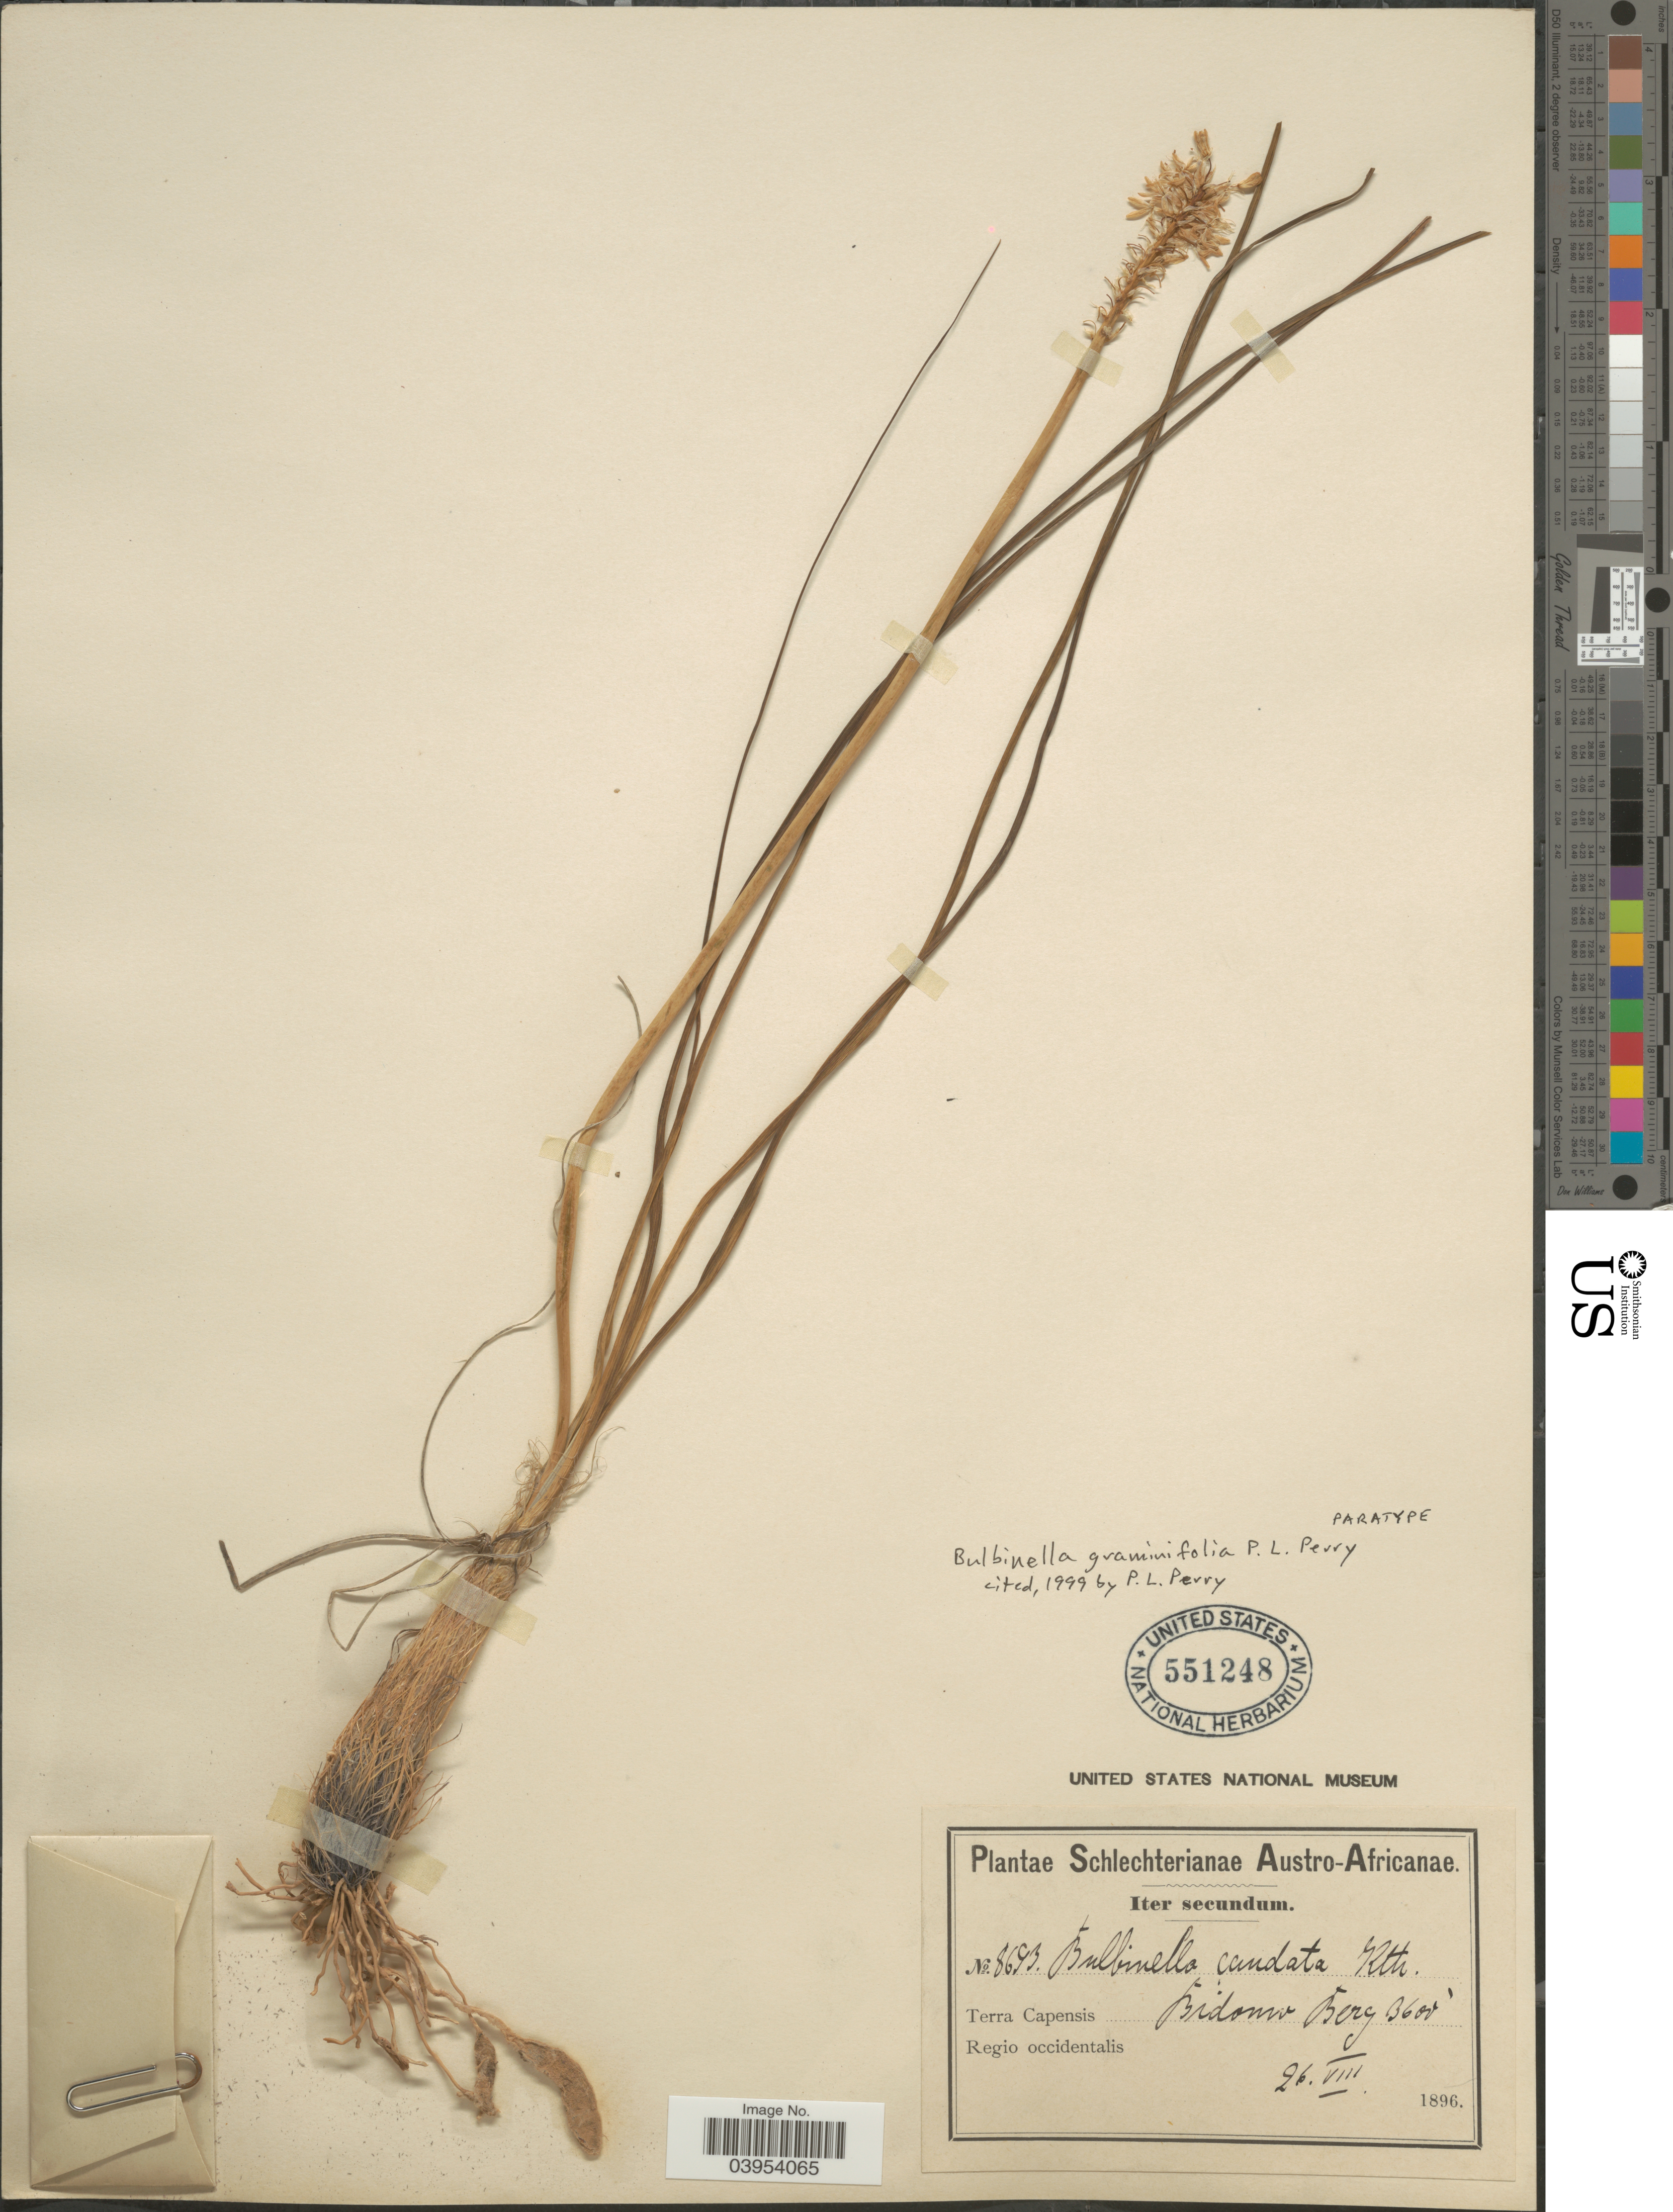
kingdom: Plantae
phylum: Tracheophyta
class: Liliopsida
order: Asparagales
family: Asphodelaceae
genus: Bulbinella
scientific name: Bulbinella graminifolia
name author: P.L. Perry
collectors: Schlechter, --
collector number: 8693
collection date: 1896-08-26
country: South Africa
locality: Austro-Africanae. Terra Capensis. Bidomo Berg. Regio occidentalis.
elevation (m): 1097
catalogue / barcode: US 551248